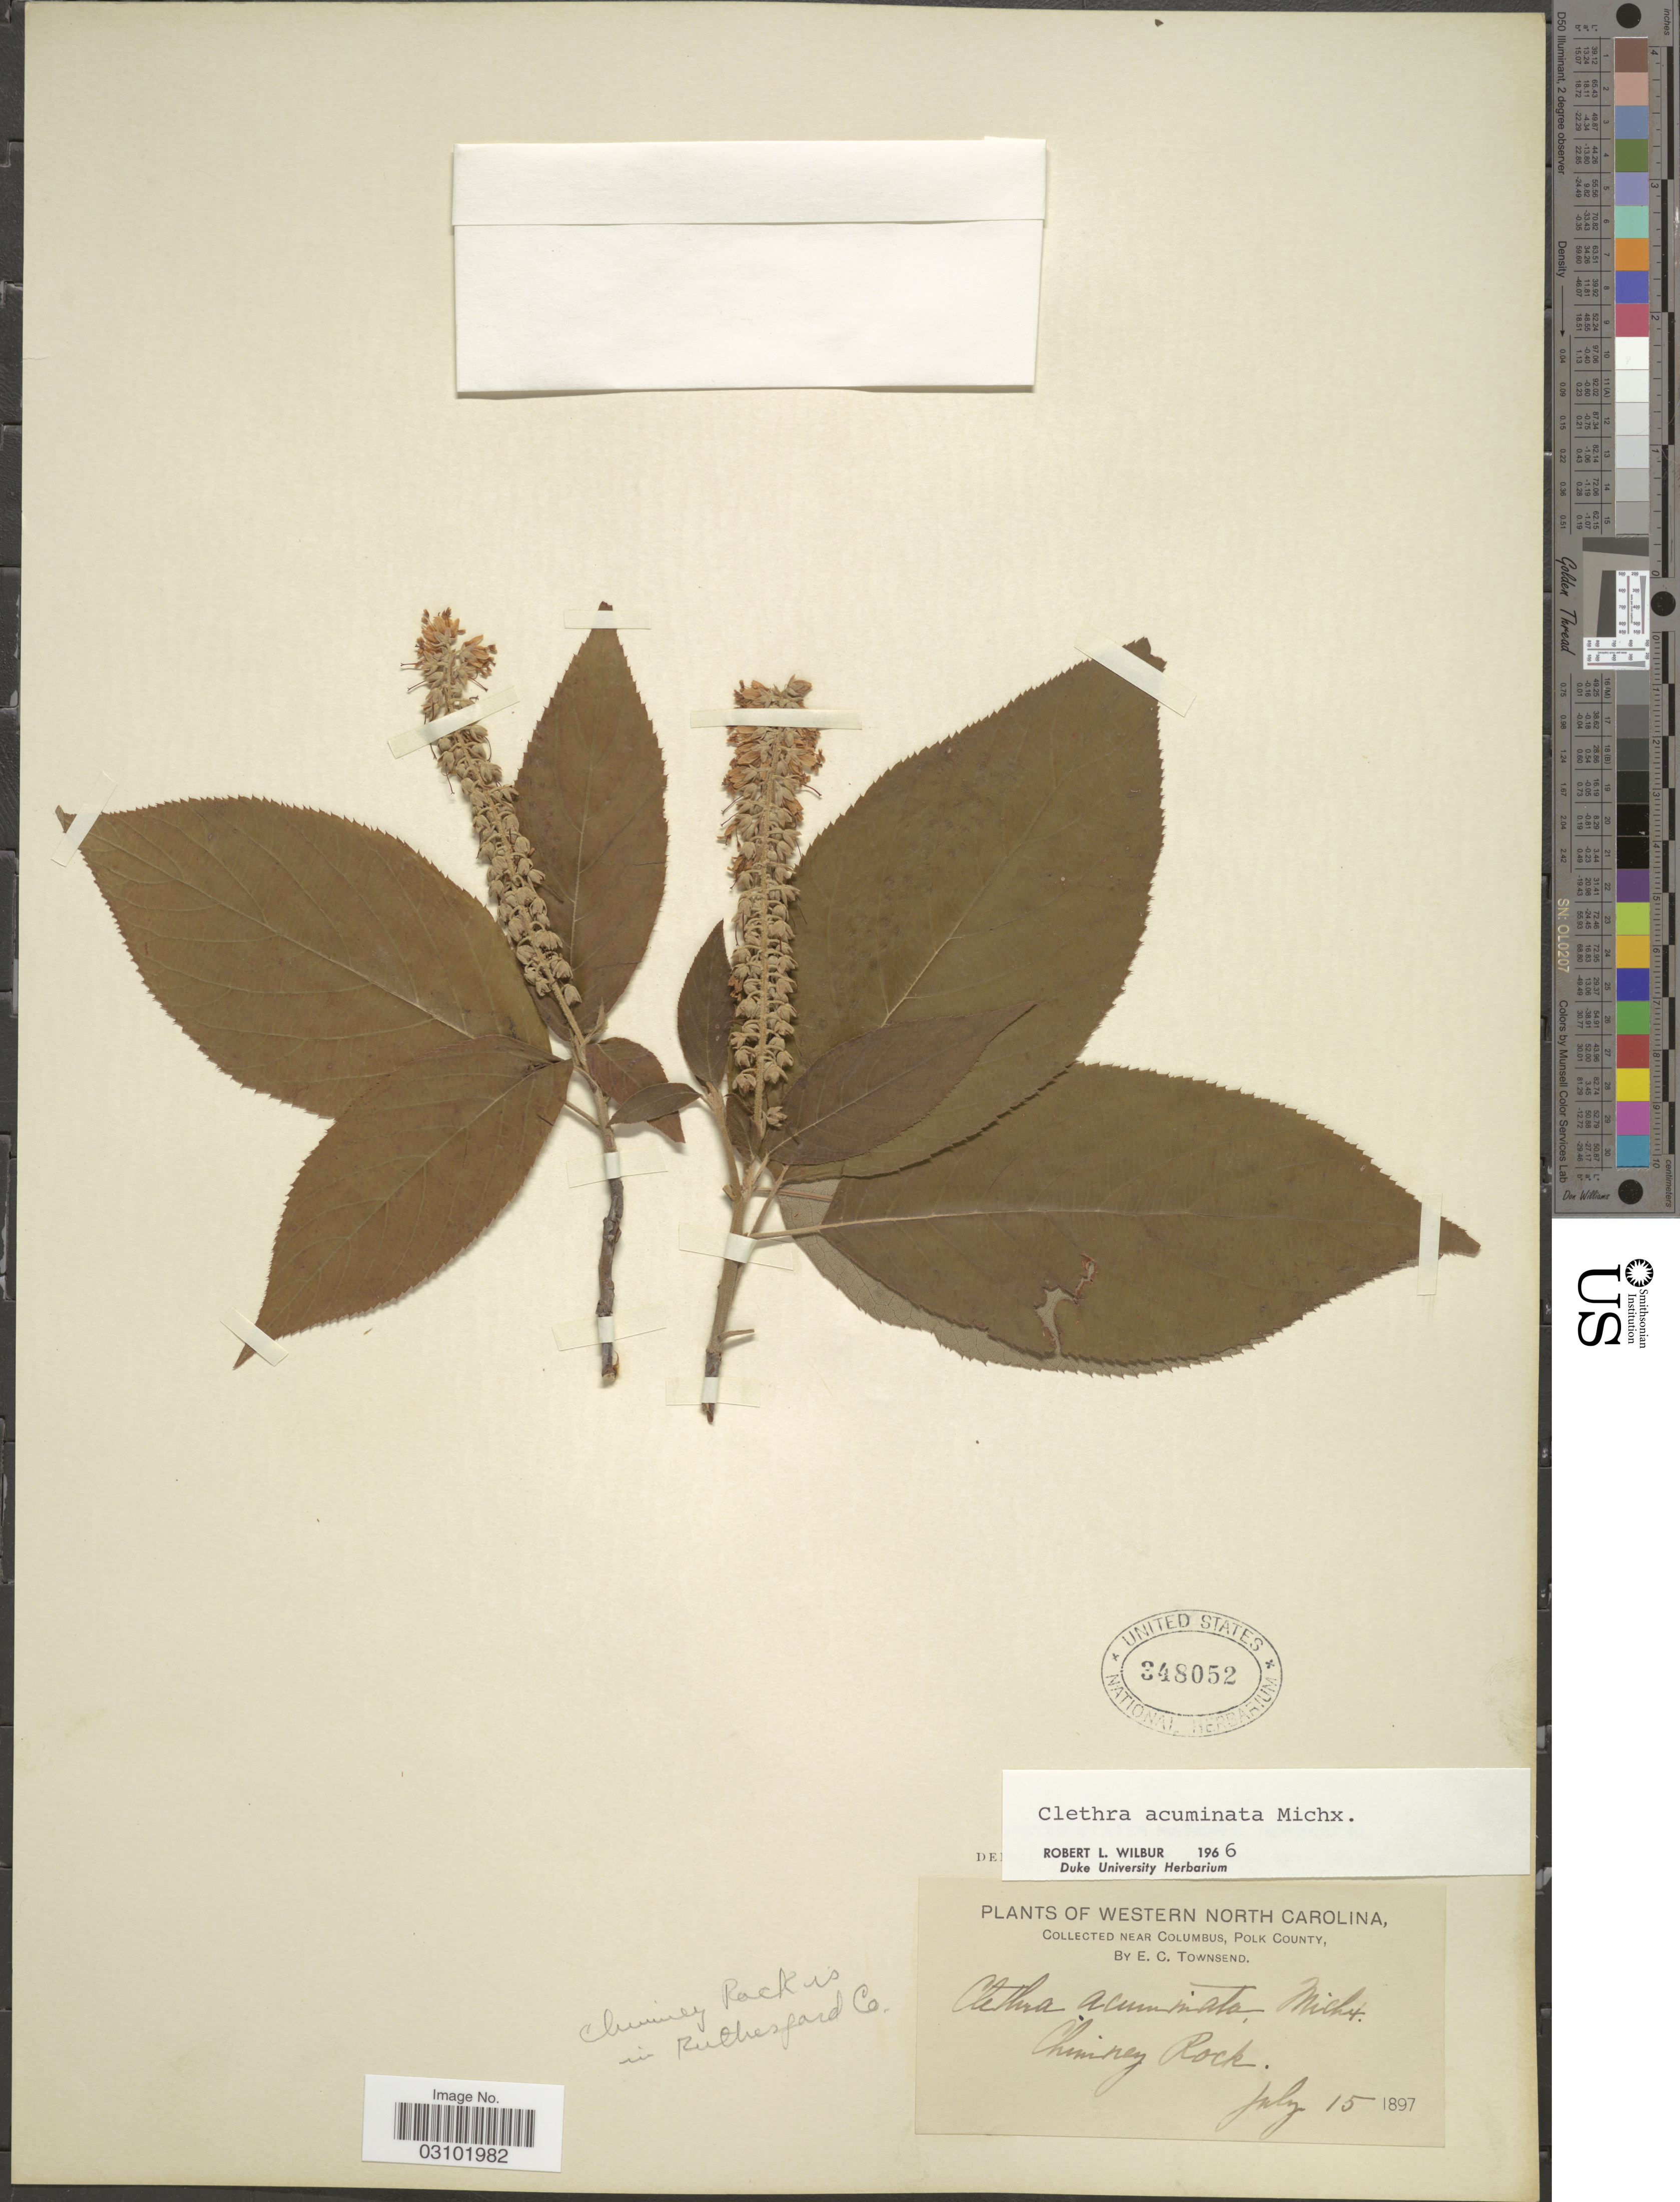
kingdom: Plantae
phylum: Tracheophyta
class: Magnoliopsida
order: Ericales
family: Clethraceae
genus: Clethra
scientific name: Clethra acuminata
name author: Michx.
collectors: E. C. Townsend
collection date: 1897-07-15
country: United States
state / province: North Carolina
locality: Western North Carolina. Near Columbus, Polk County. Chimney Rock. Chimney Rock is in Ruthesford Co.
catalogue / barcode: US 348052